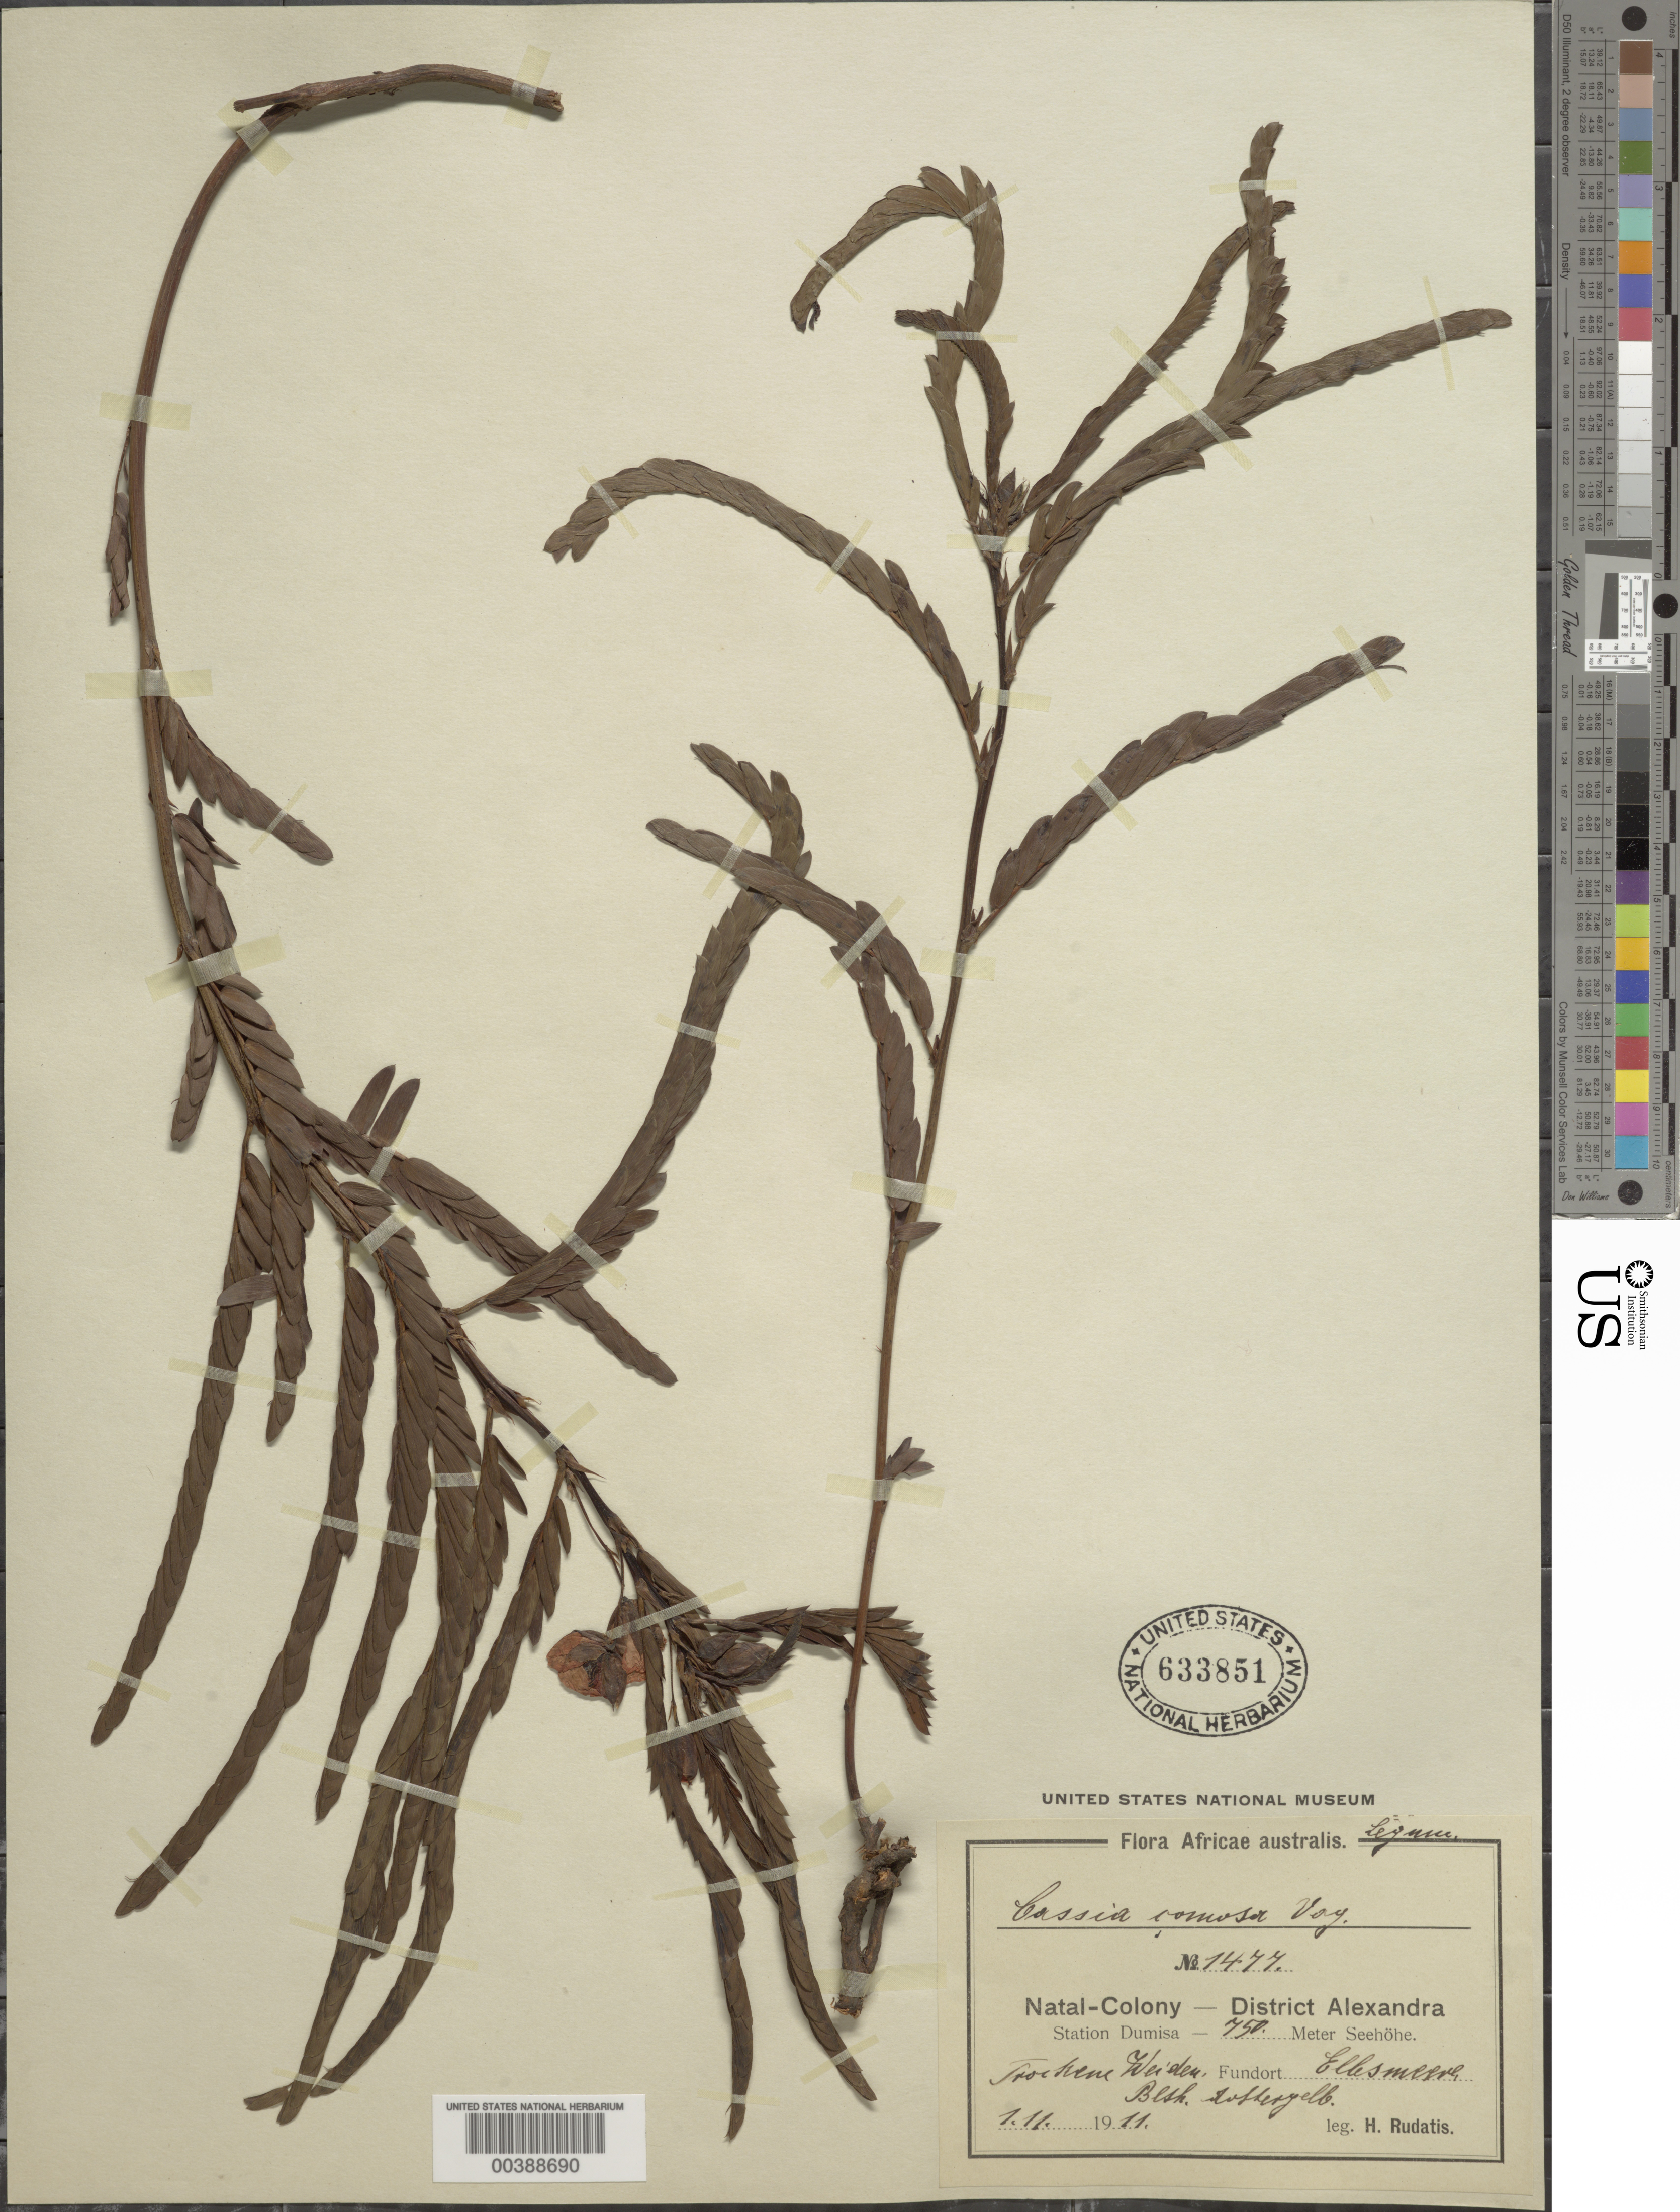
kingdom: Plantae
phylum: Tracheophyta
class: Magnoliopsida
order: Fabales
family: Fabaceae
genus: Chamaecrista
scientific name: Chamaecrista comosa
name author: E. Mey.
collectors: H. Rudatis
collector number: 1477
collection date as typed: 01 Nov 1911 or 11 Jan 1911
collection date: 1911-01-11 or 1911-11-01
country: South Africa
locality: Trockene weiden, fundort ellesmeere. Alexandria Dist.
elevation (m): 750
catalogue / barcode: US 633851